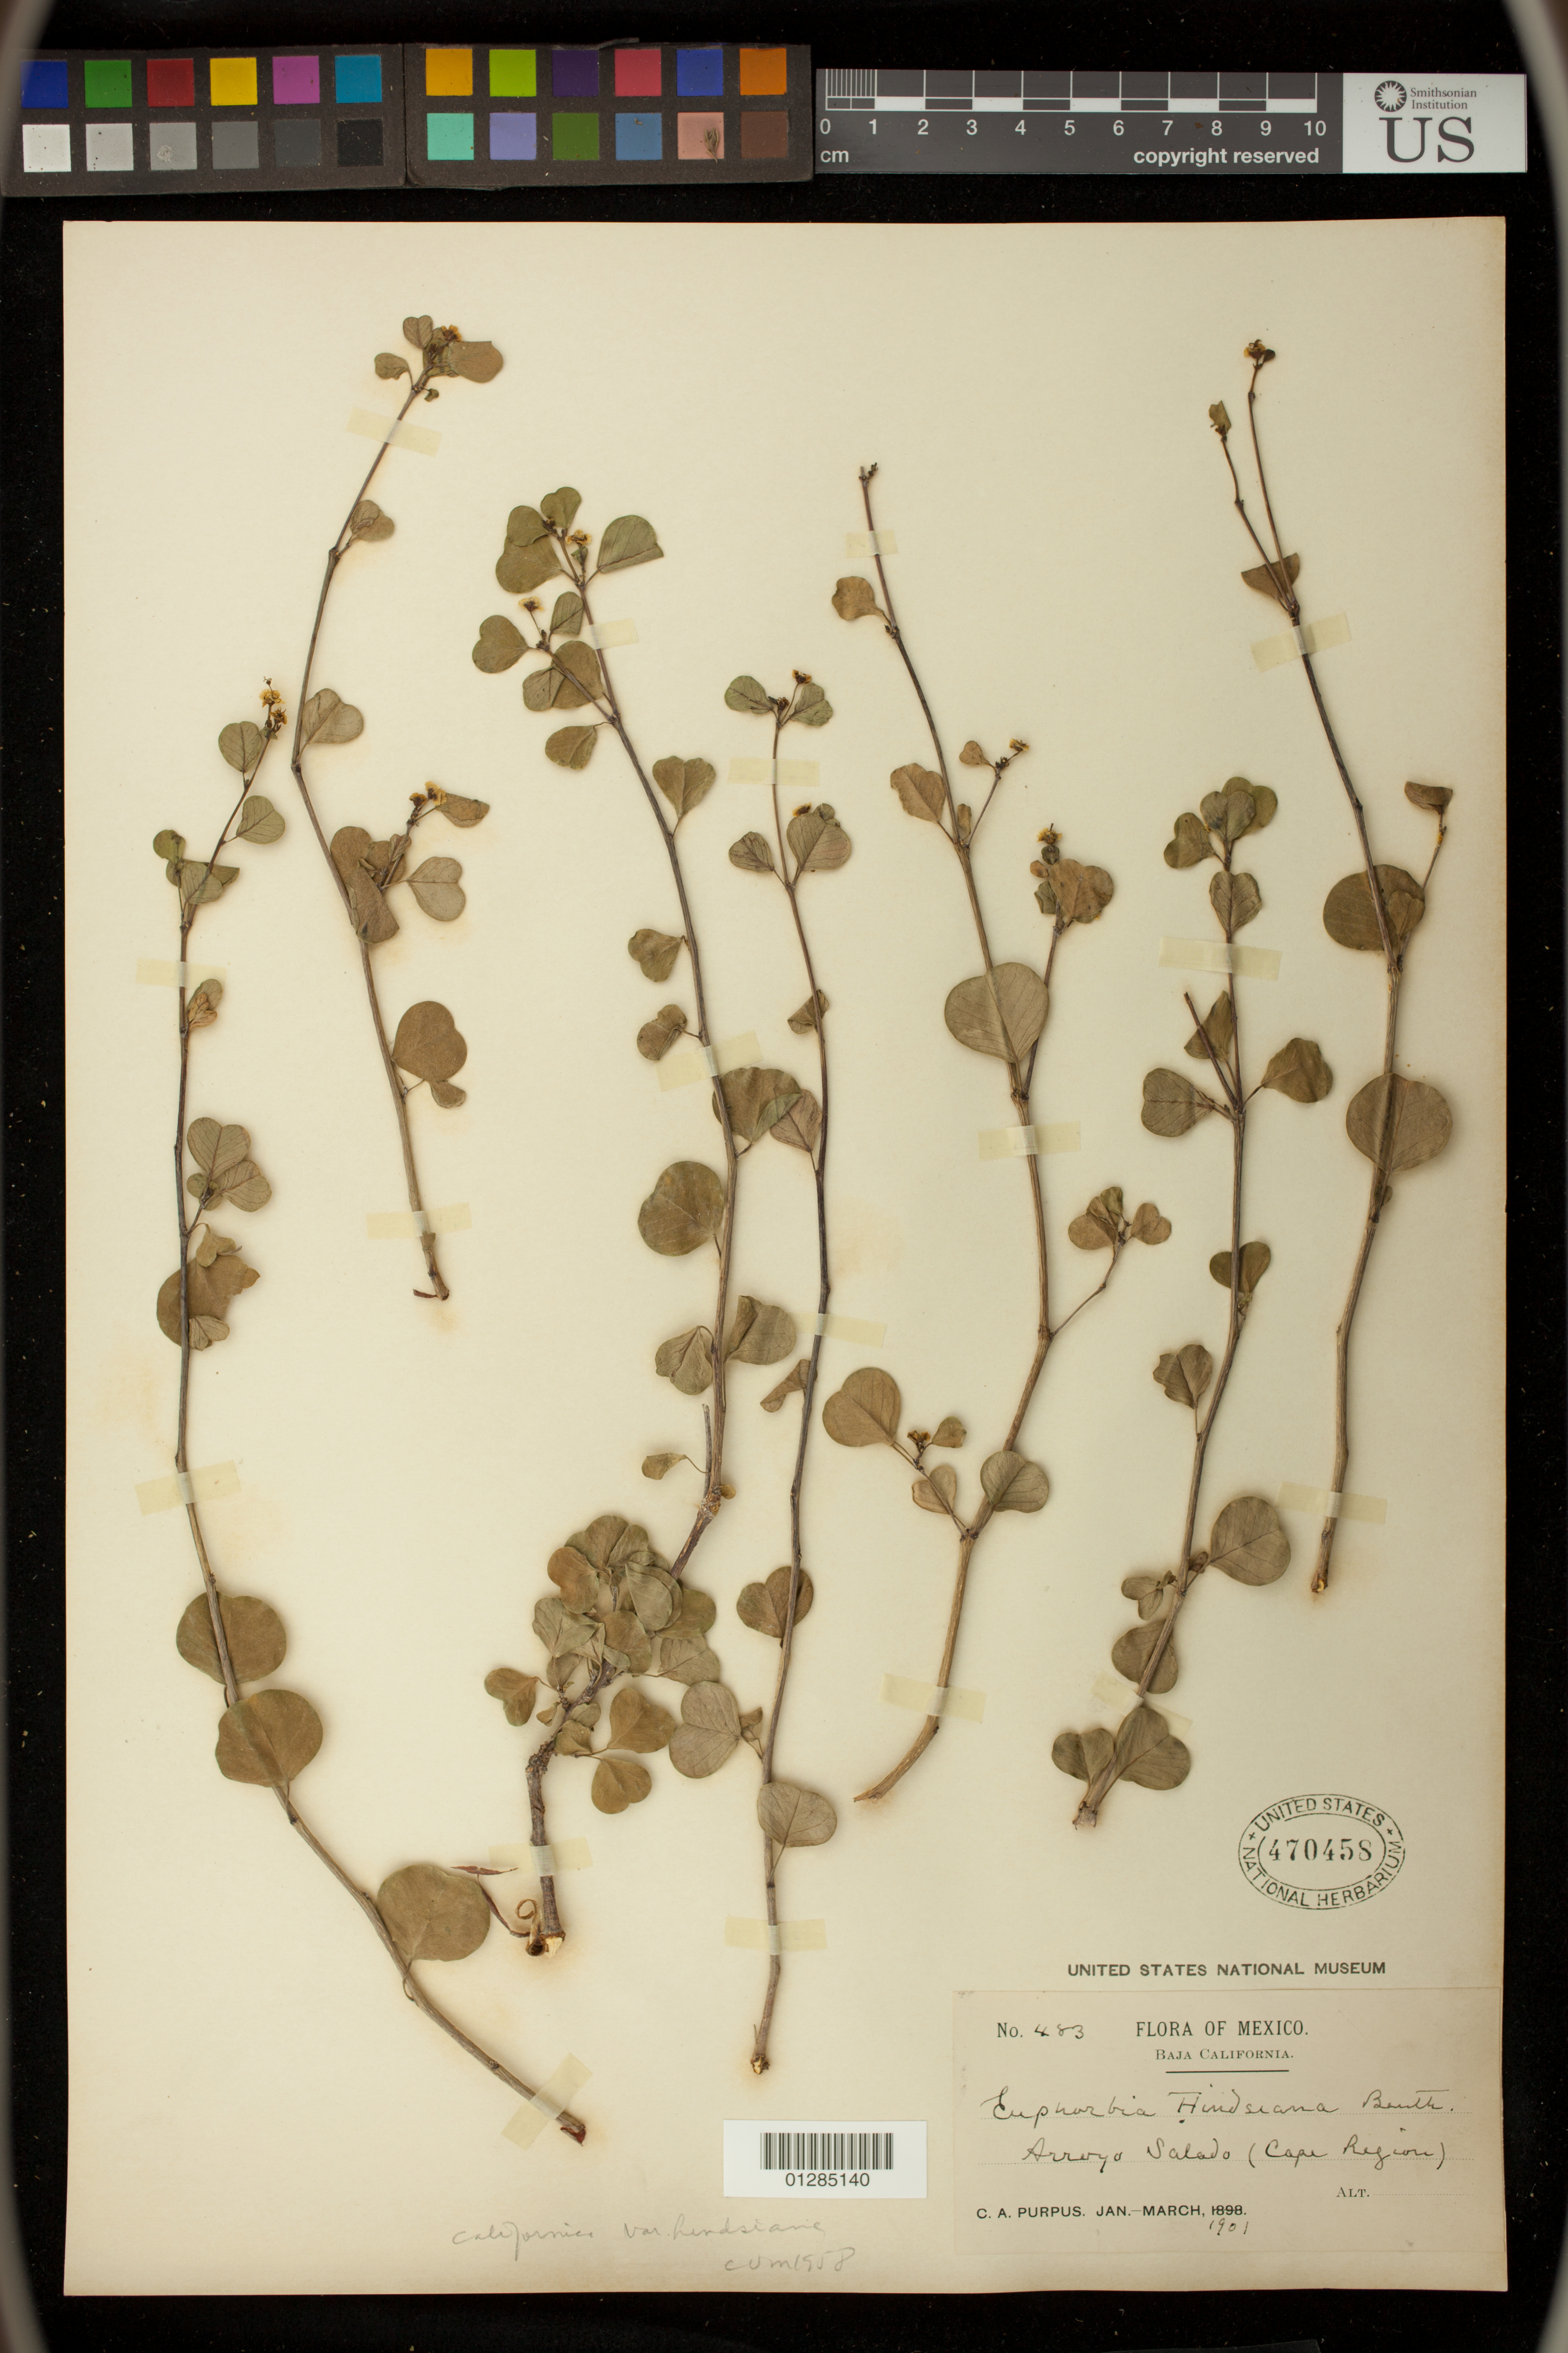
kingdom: Plantae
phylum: Tracheophyta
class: Magnoliopsida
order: Malpighiales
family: Euphorbiaceae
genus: Euphorbia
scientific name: Euphorbia californica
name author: Benth.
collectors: C. A. Purpus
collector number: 483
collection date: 1901-01/1901-03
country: Mexico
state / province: Baja California Sur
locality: Arreryo Salado (Cape Region)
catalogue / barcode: US 470458